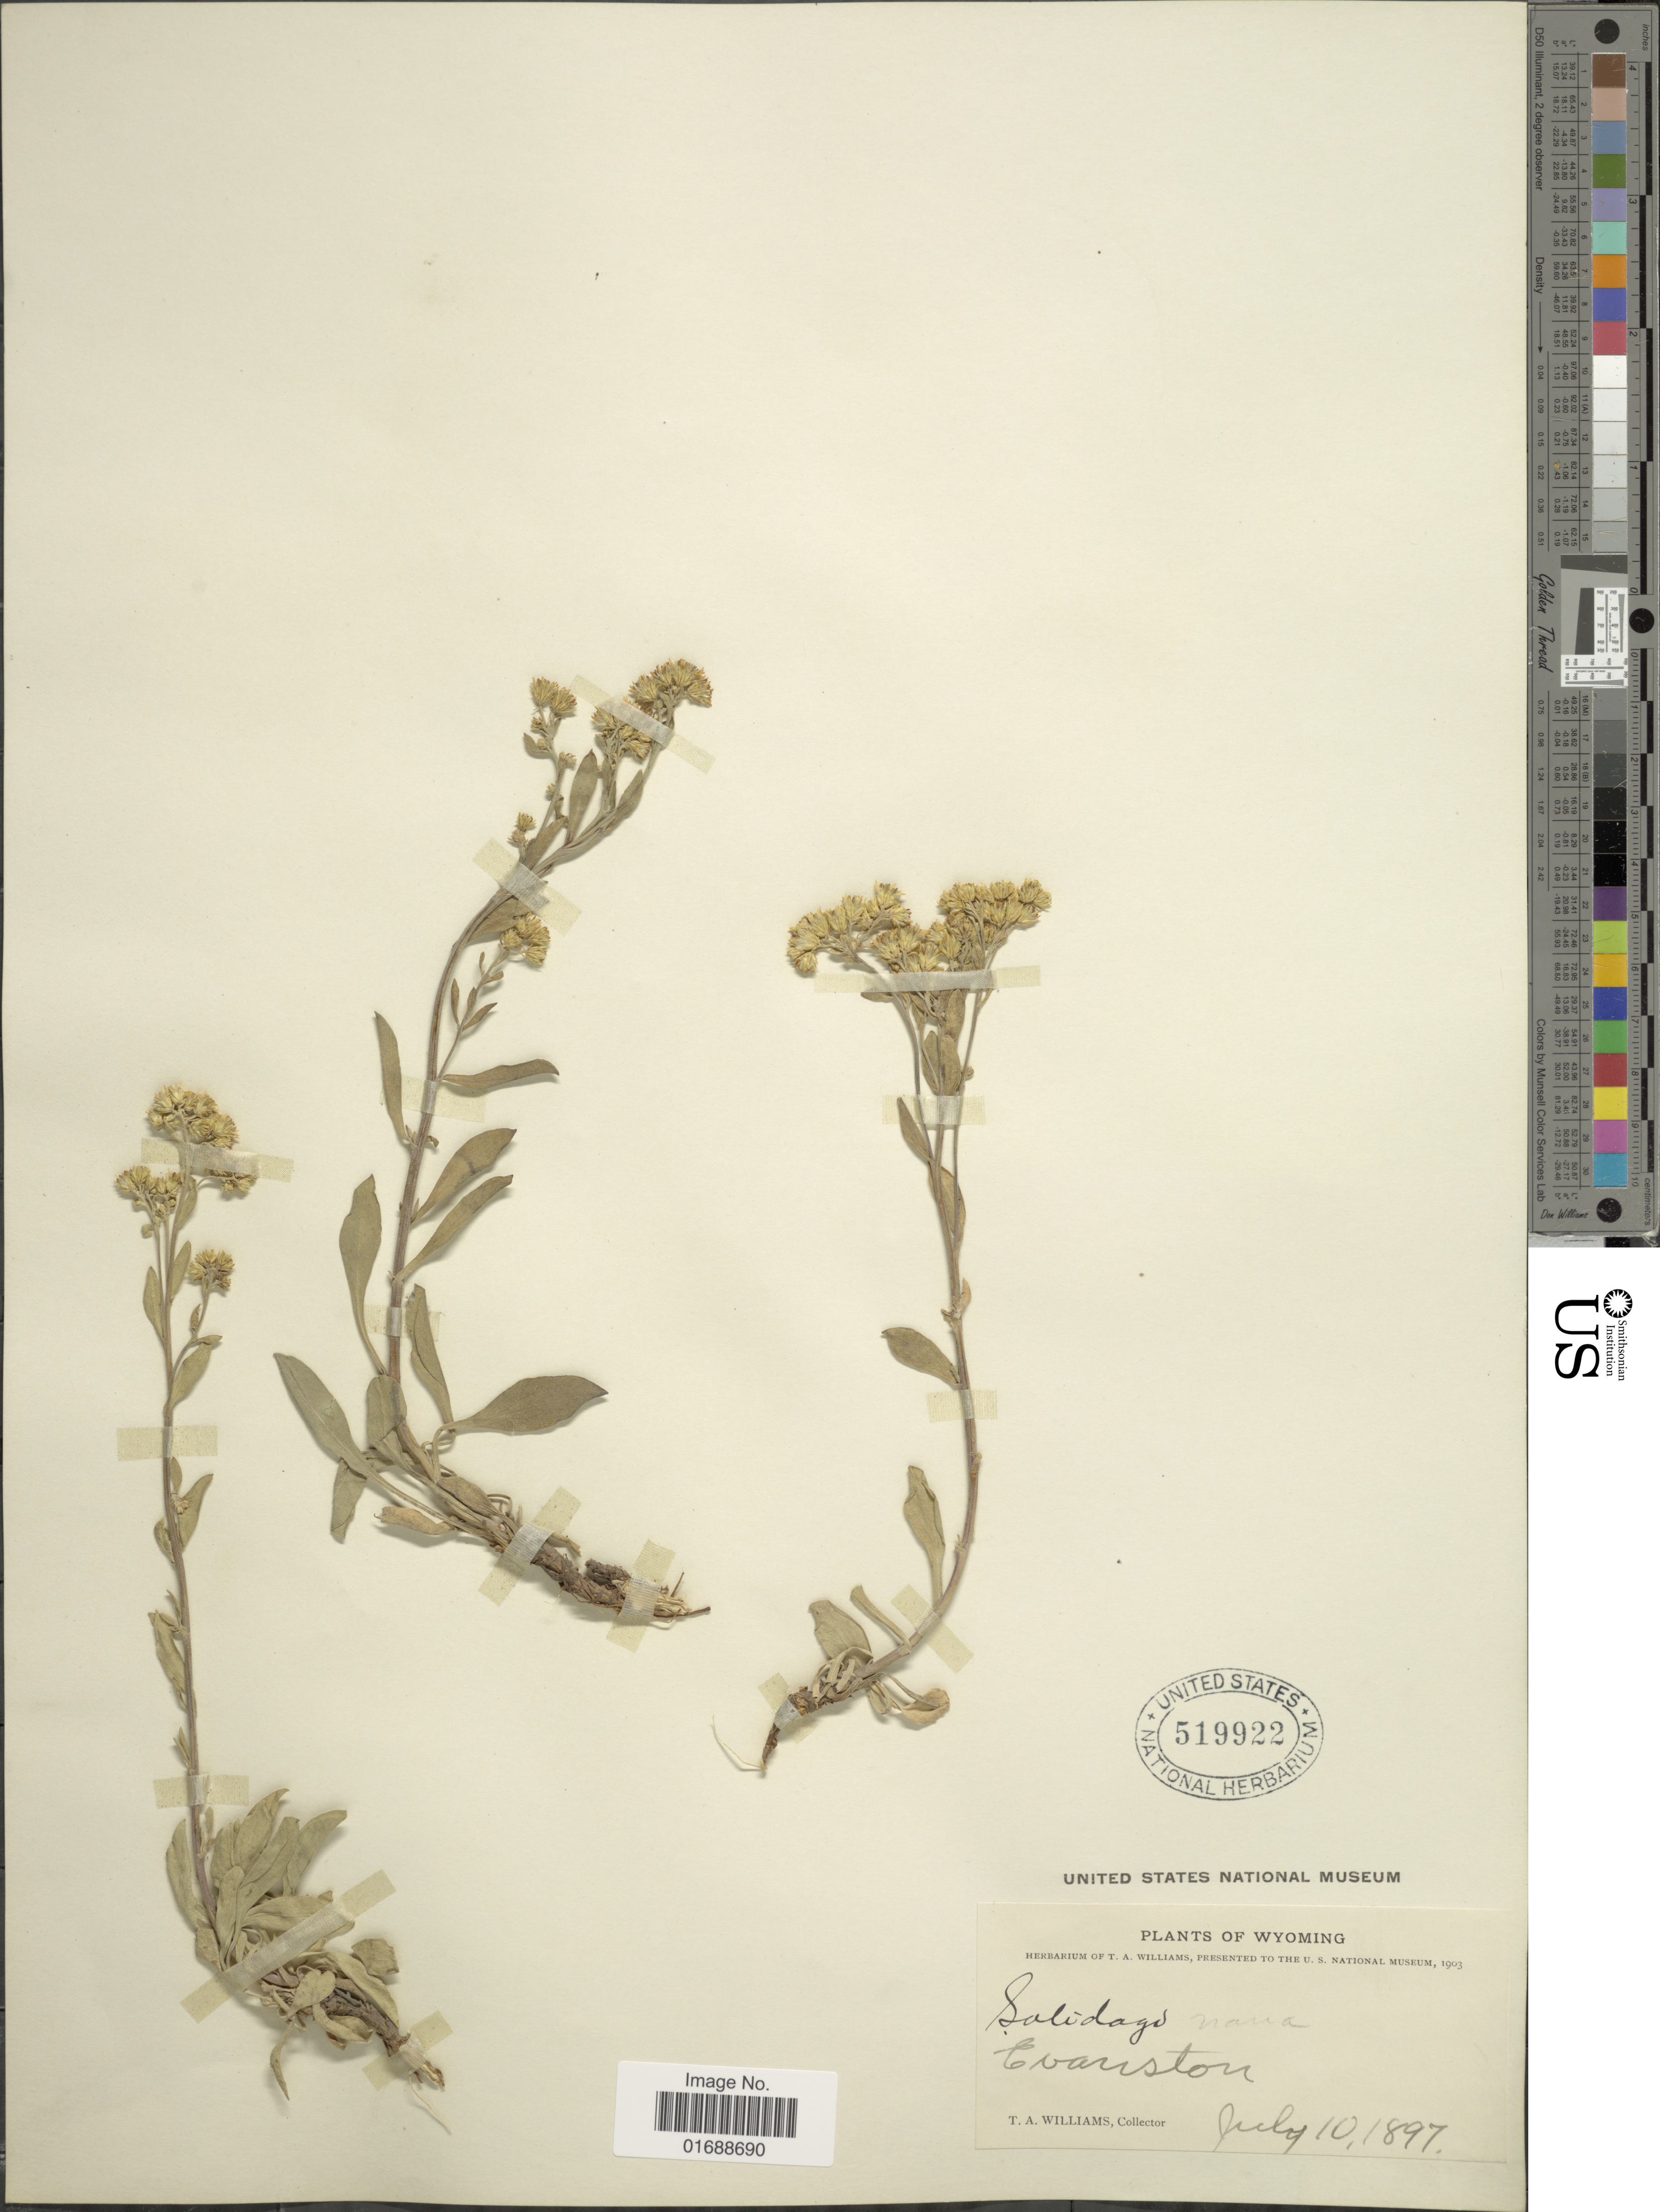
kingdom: Plantae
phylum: Tracheophyta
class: Magnoliopsida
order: Asterales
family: Asteraceae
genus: Solidago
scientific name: Solidago nana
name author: Nutt.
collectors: T. A. Williams (herbarium)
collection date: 1897-07-10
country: United States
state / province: Wyoming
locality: Evanston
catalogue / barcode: US 519922